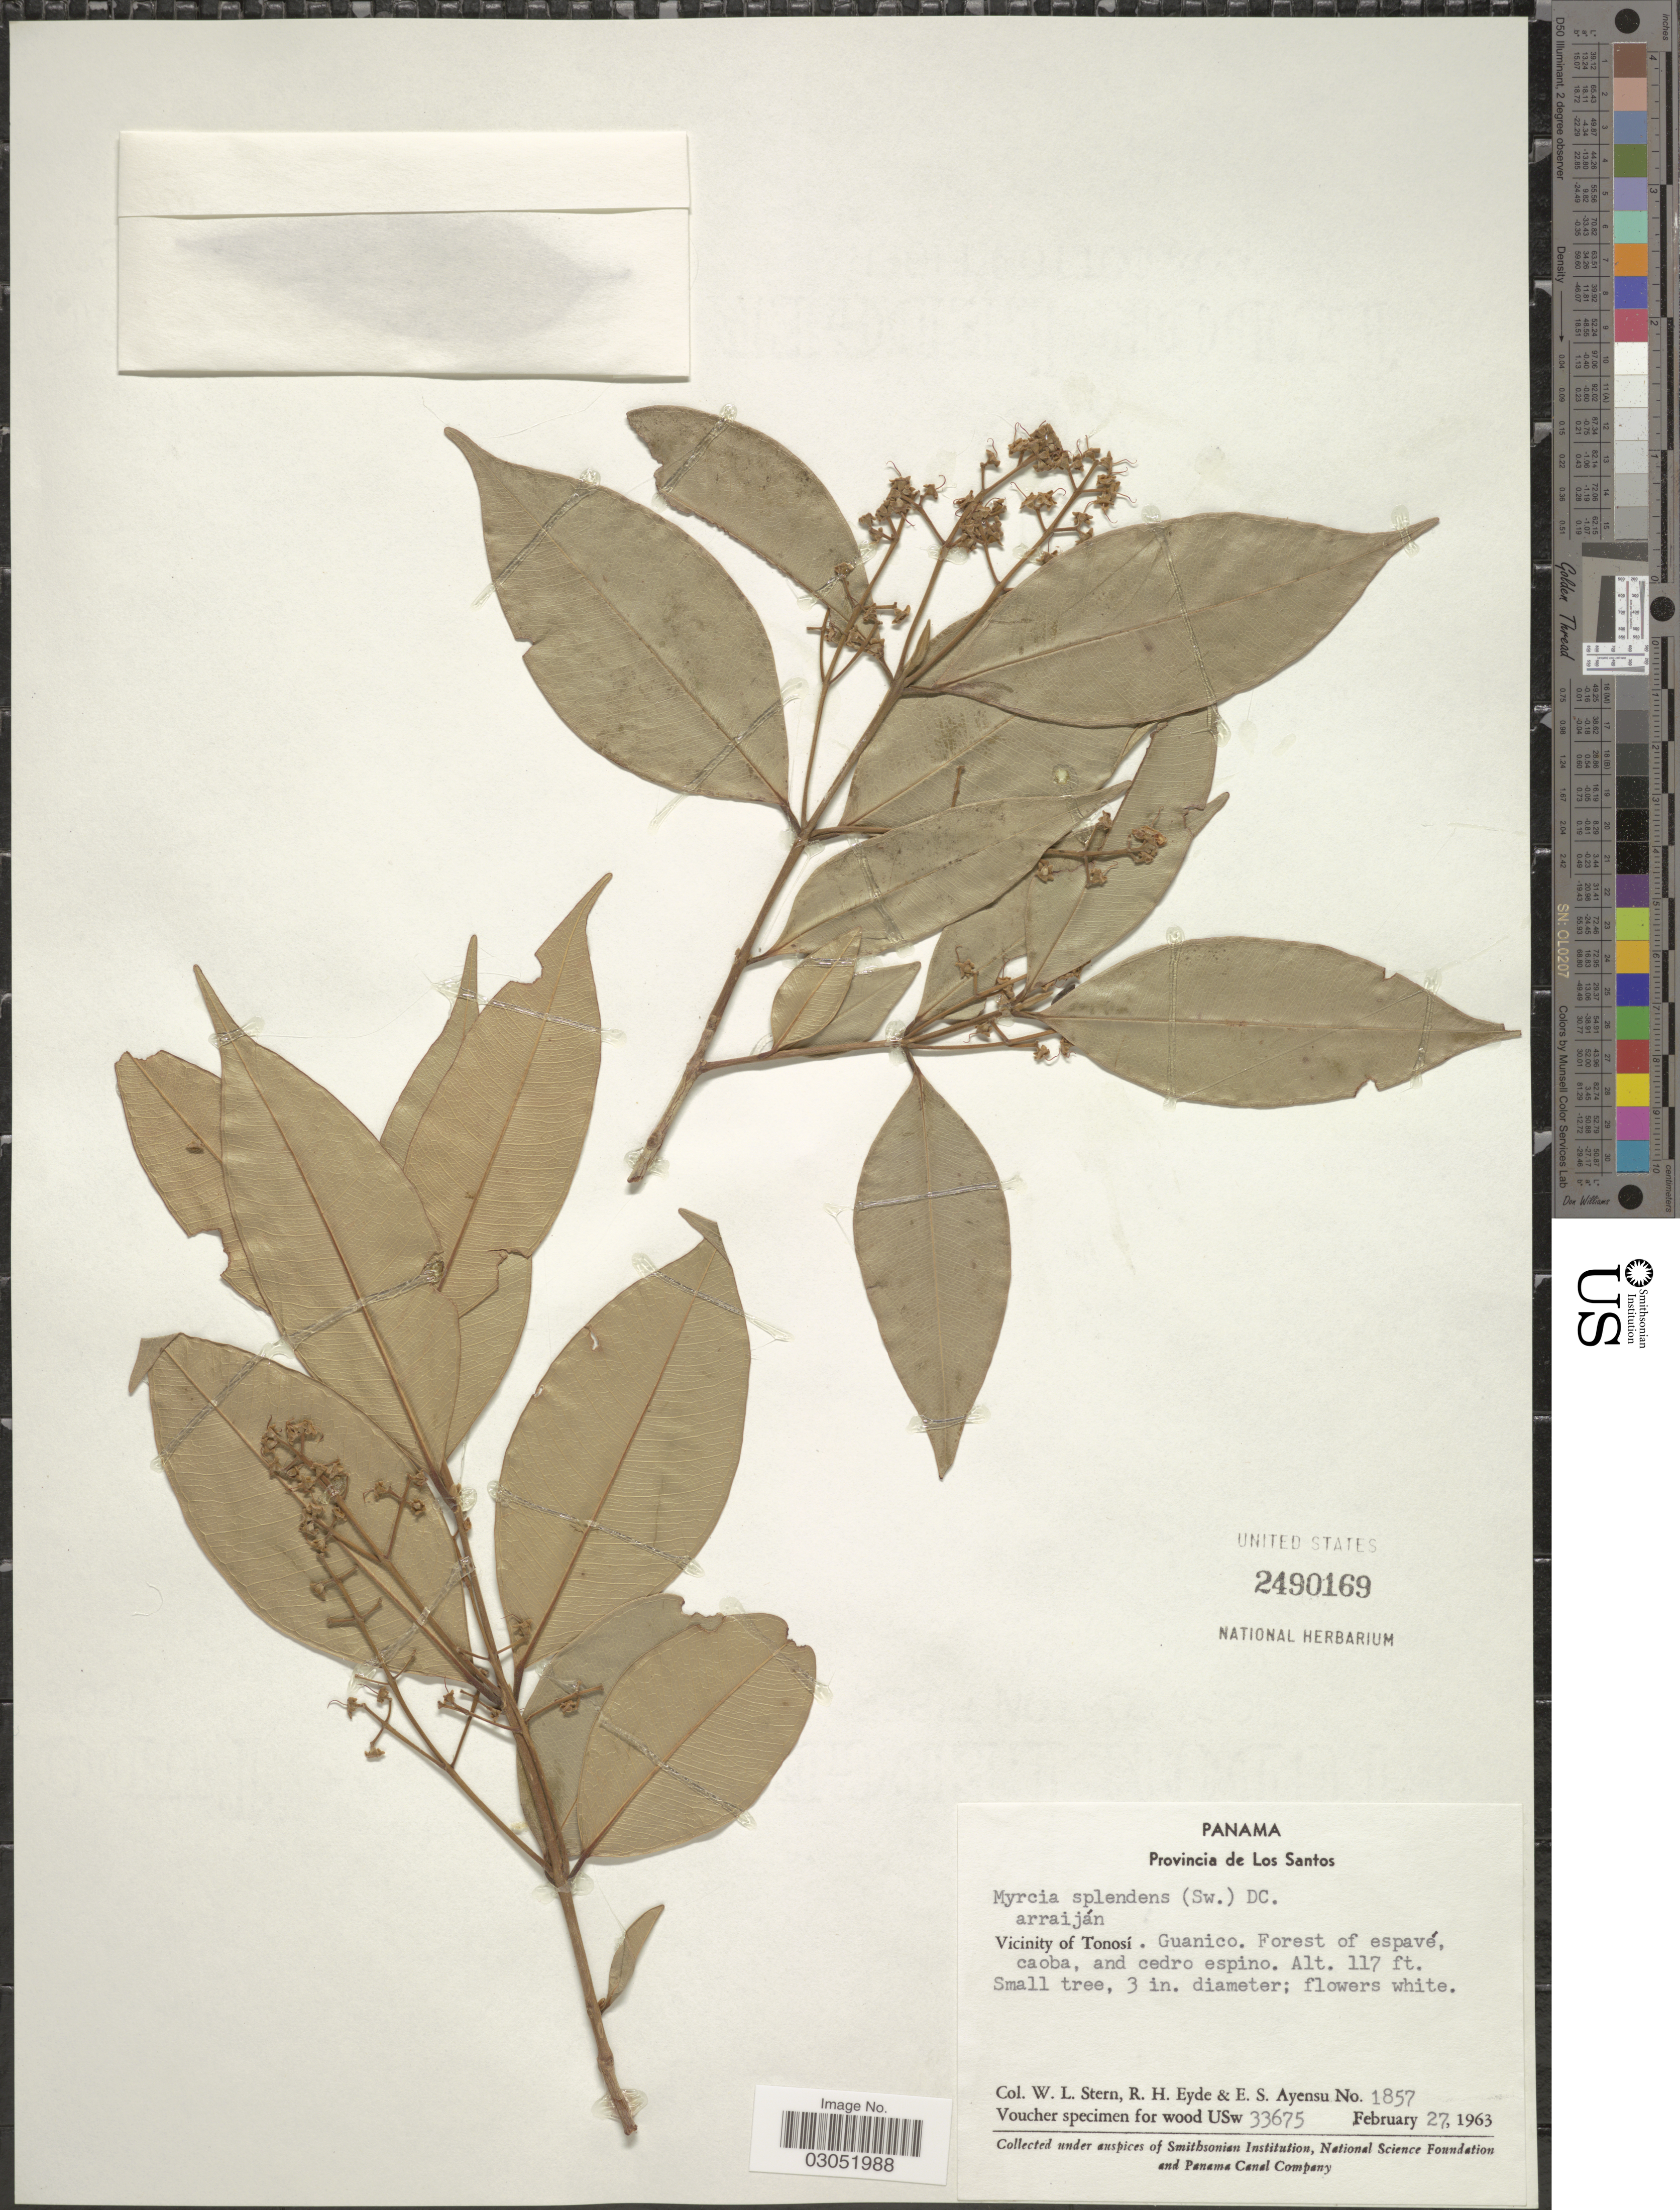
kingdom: Plantae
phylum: Tracheophyta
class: Magnoliopsida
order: Myrtales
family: Myrtaceae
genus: Myrcia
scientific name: Myrcia splendens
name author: (Sw.) DC.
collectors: W. L. Stern, R. H. Eyde & E. S. Ayensu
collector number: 1857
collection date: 1963-02-27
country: Panama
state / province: Los Santos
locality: Vicinity of Tonosí. Guanico. Forest of espavé, caoba and cedro espino.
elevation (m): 36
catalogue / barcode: US 2490169